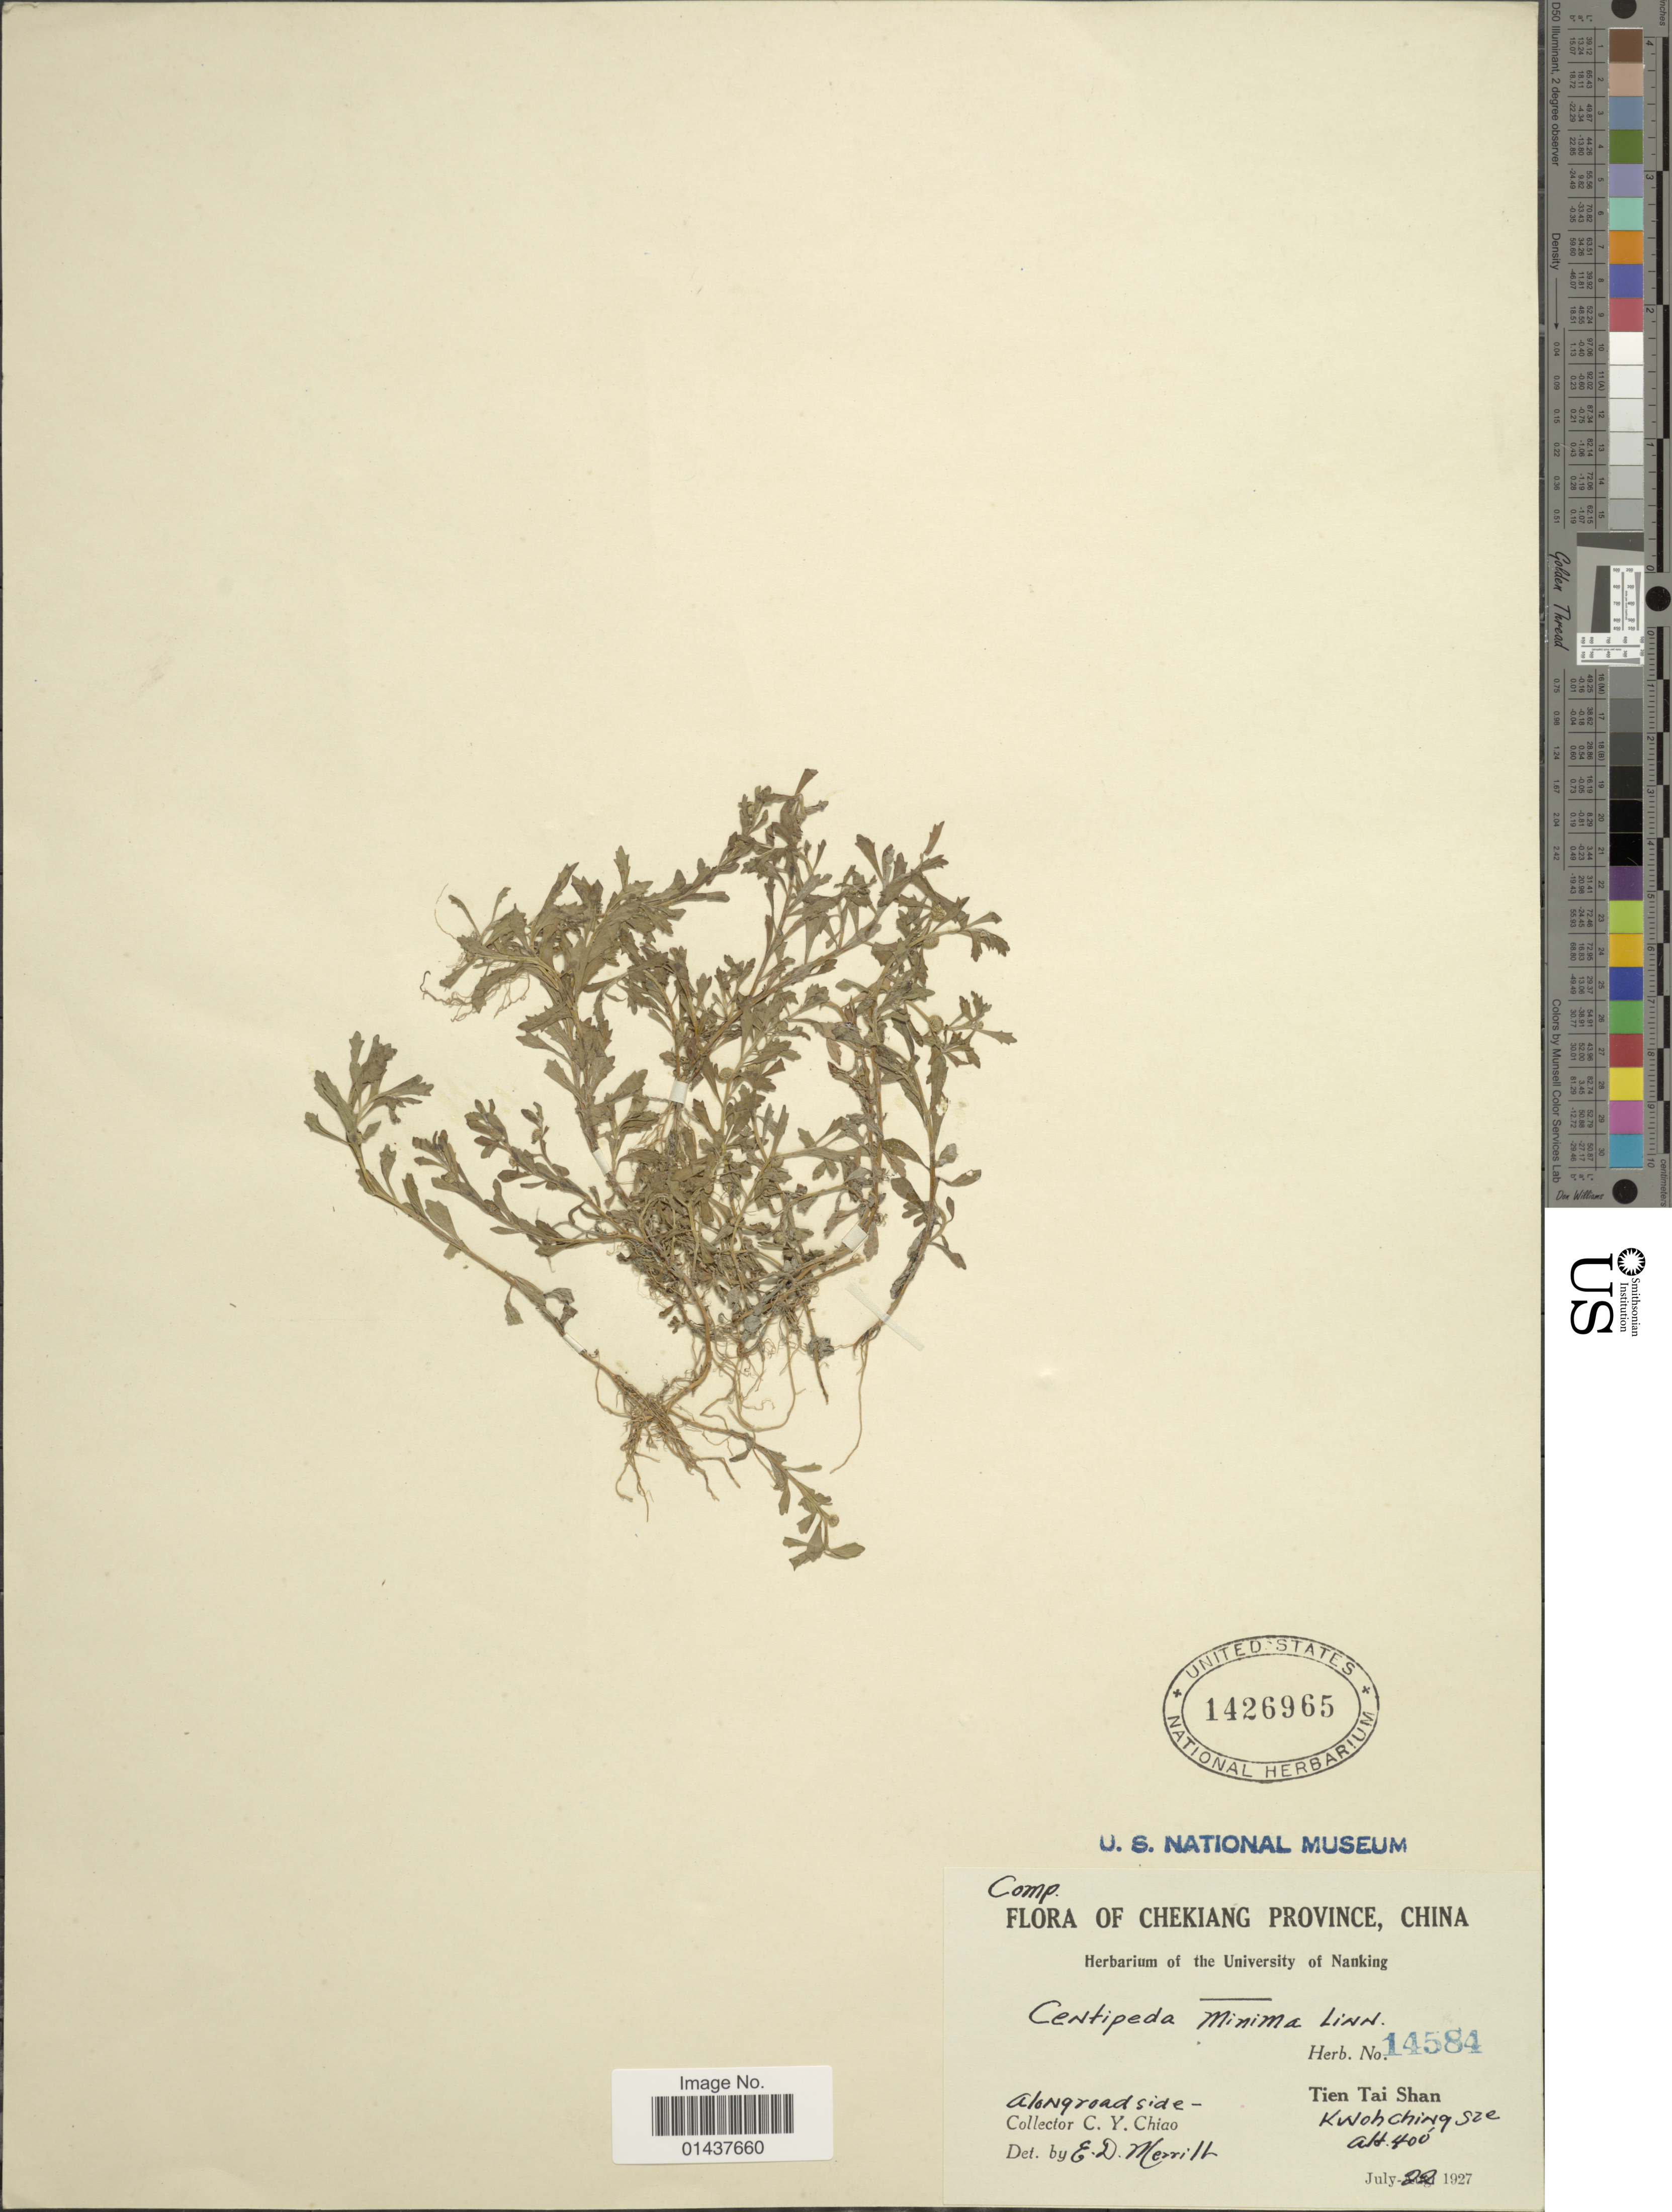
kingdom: Plantae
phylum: Tracheophyta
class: Magnoliopsida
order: Asterales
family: Asteraceae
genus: Centipeda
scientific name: Centipeda minima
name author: (L.) A. Braun & Asch.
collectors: C. Y. Chiao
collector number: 14584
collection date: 1927-07-22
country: China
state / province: Zhejiang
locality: Chekiang Province, Along roadside,Tien Tai Shan, Kwong Ching Sze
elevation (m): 122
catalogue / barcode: US 1426965